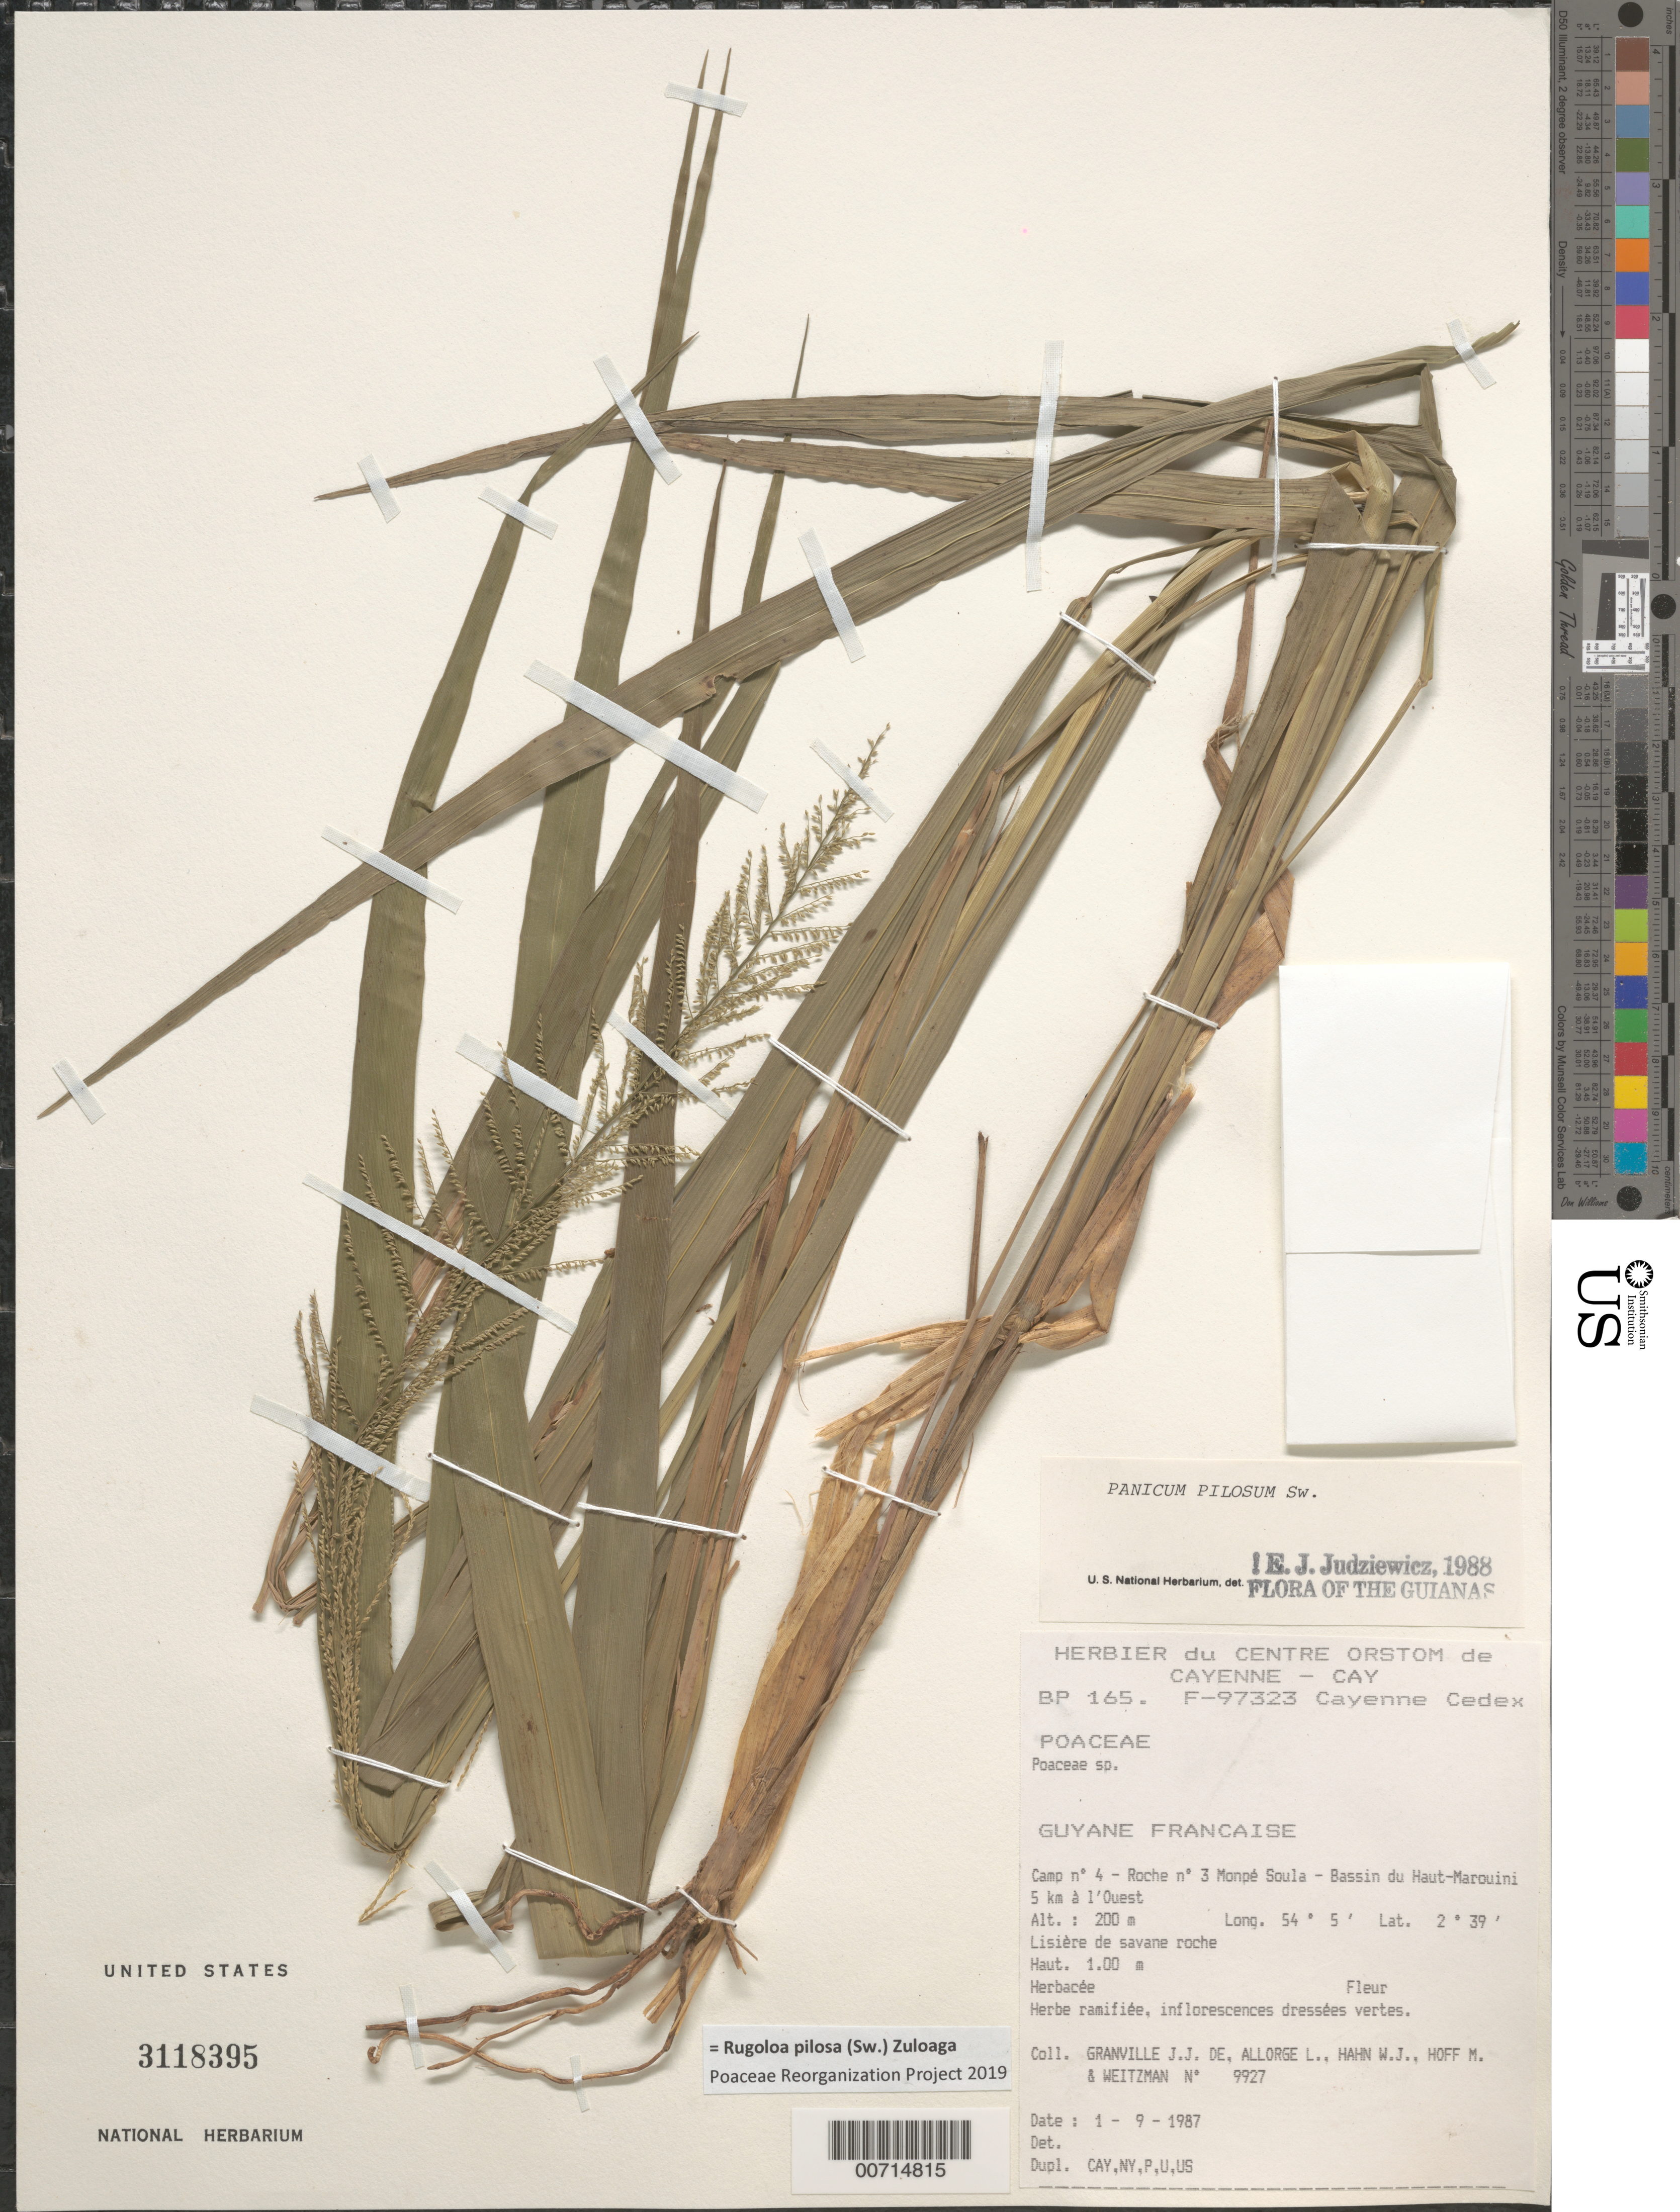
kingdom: Plantae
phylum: Tracheophyta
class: Liliopsida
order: Poales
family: Poaceae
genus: Panicum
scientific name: Panicum pilosum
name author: Sw.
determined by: Judziewicz, E. J.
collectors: J.-J. de Granville, L. Allorge, W. J. Hahn, M. Hoff & A. L. Weitzman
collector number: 9927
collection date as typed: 1-Sep-87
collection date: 1987-09-01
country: French Guiana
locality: Monpé Soula, Camp #4, roche no. 3; Bassin du Haut-Marouini, 5 km W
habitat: Lisière de savane roche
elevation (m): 200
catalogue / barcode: US 3118395